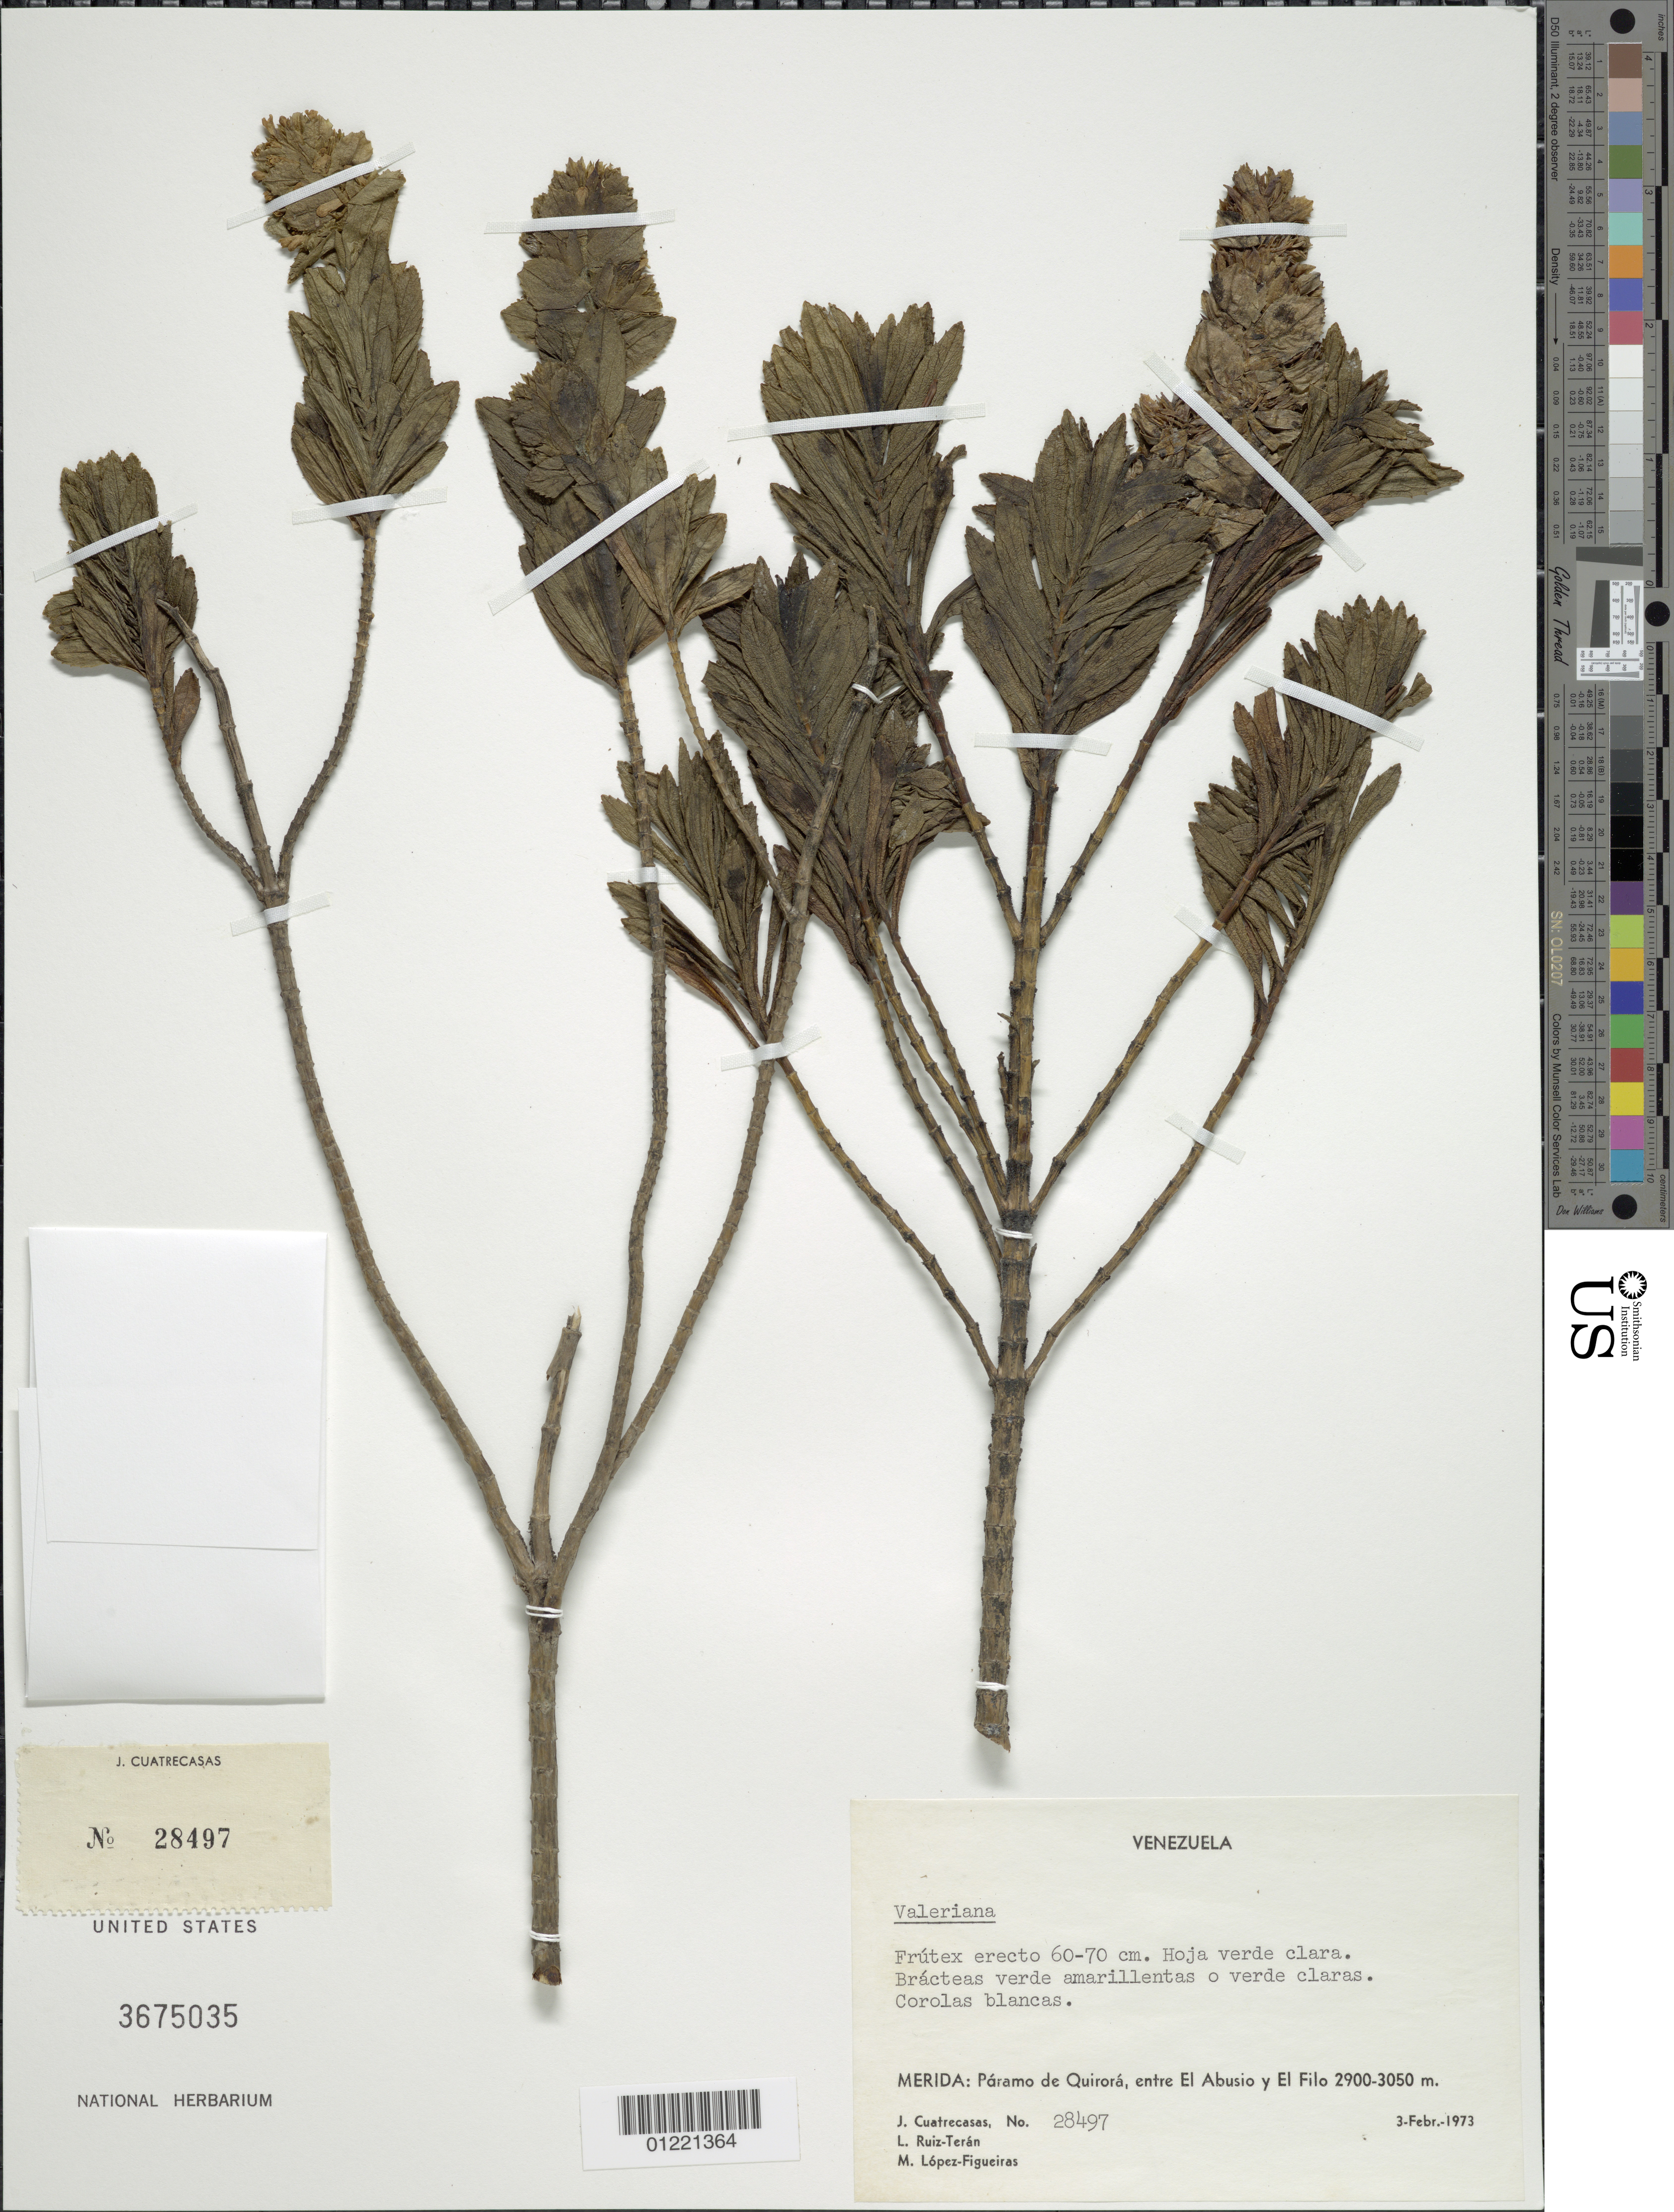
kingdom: Plantae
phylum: Tracheophyta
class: Magnoliopsida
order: Dipsacales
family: Caprifoliaceae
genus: Valeriana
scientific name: Valeriana sp.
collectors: J. Cuatrecasas, L. E. Ruíz-Terán & M. López Figueiras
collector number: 28497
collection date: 1973-02-03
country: Venezuela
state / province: Mérida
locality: Páramo de Quirorá, entre El Abusio y El Filo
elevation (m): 2900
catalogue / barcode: US 3675035